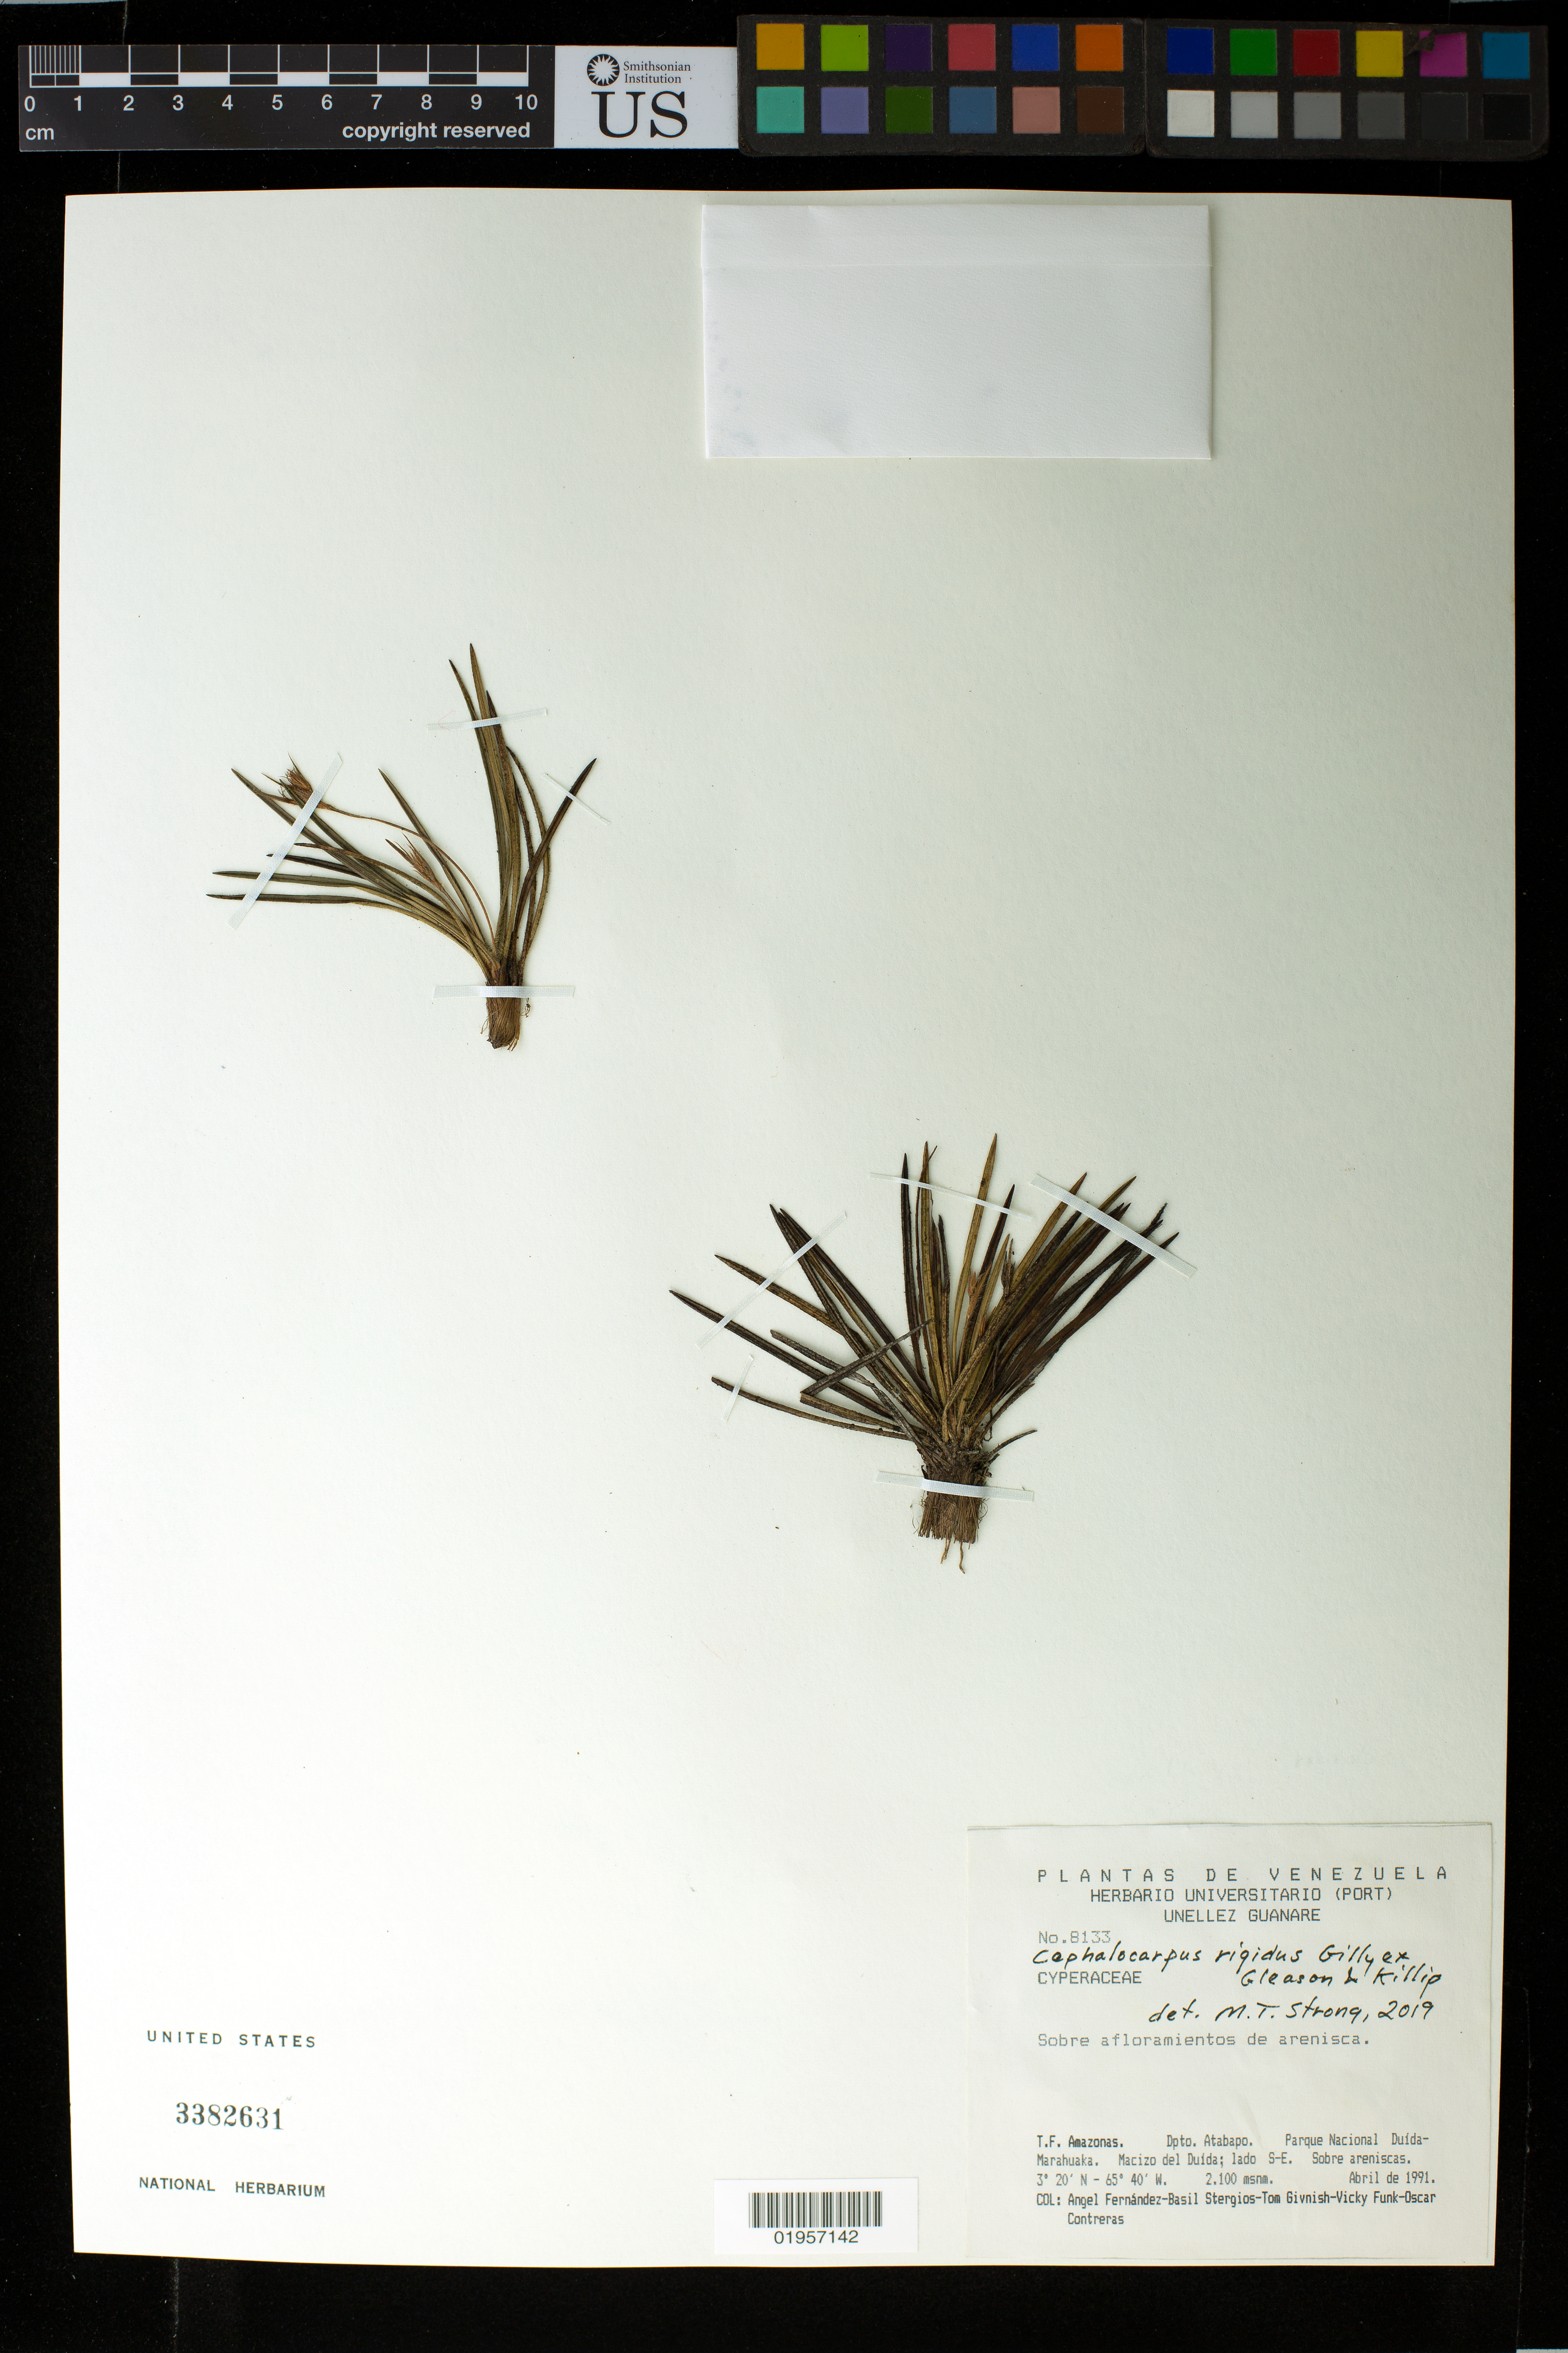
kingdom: Plantae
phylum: Tracheophyta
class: Liliopsida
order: Poales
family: Cyperaceae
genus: Cephalocarpus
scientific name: Cephalocarpus rigidus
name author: Gilly ex Gleason & Killip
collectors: A. Fernández, B. G. Stergios, T. J. Givnish, V. Funk & O. Contreras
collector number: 8133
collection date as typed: Apr-91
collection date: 1991-04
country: Venezuela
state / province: Amazonas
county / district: Atabapo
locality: Parque Nacional Duída-Marahuaka, Macizo del Duída, lado SE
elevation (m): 2100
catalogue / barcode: US 3382631